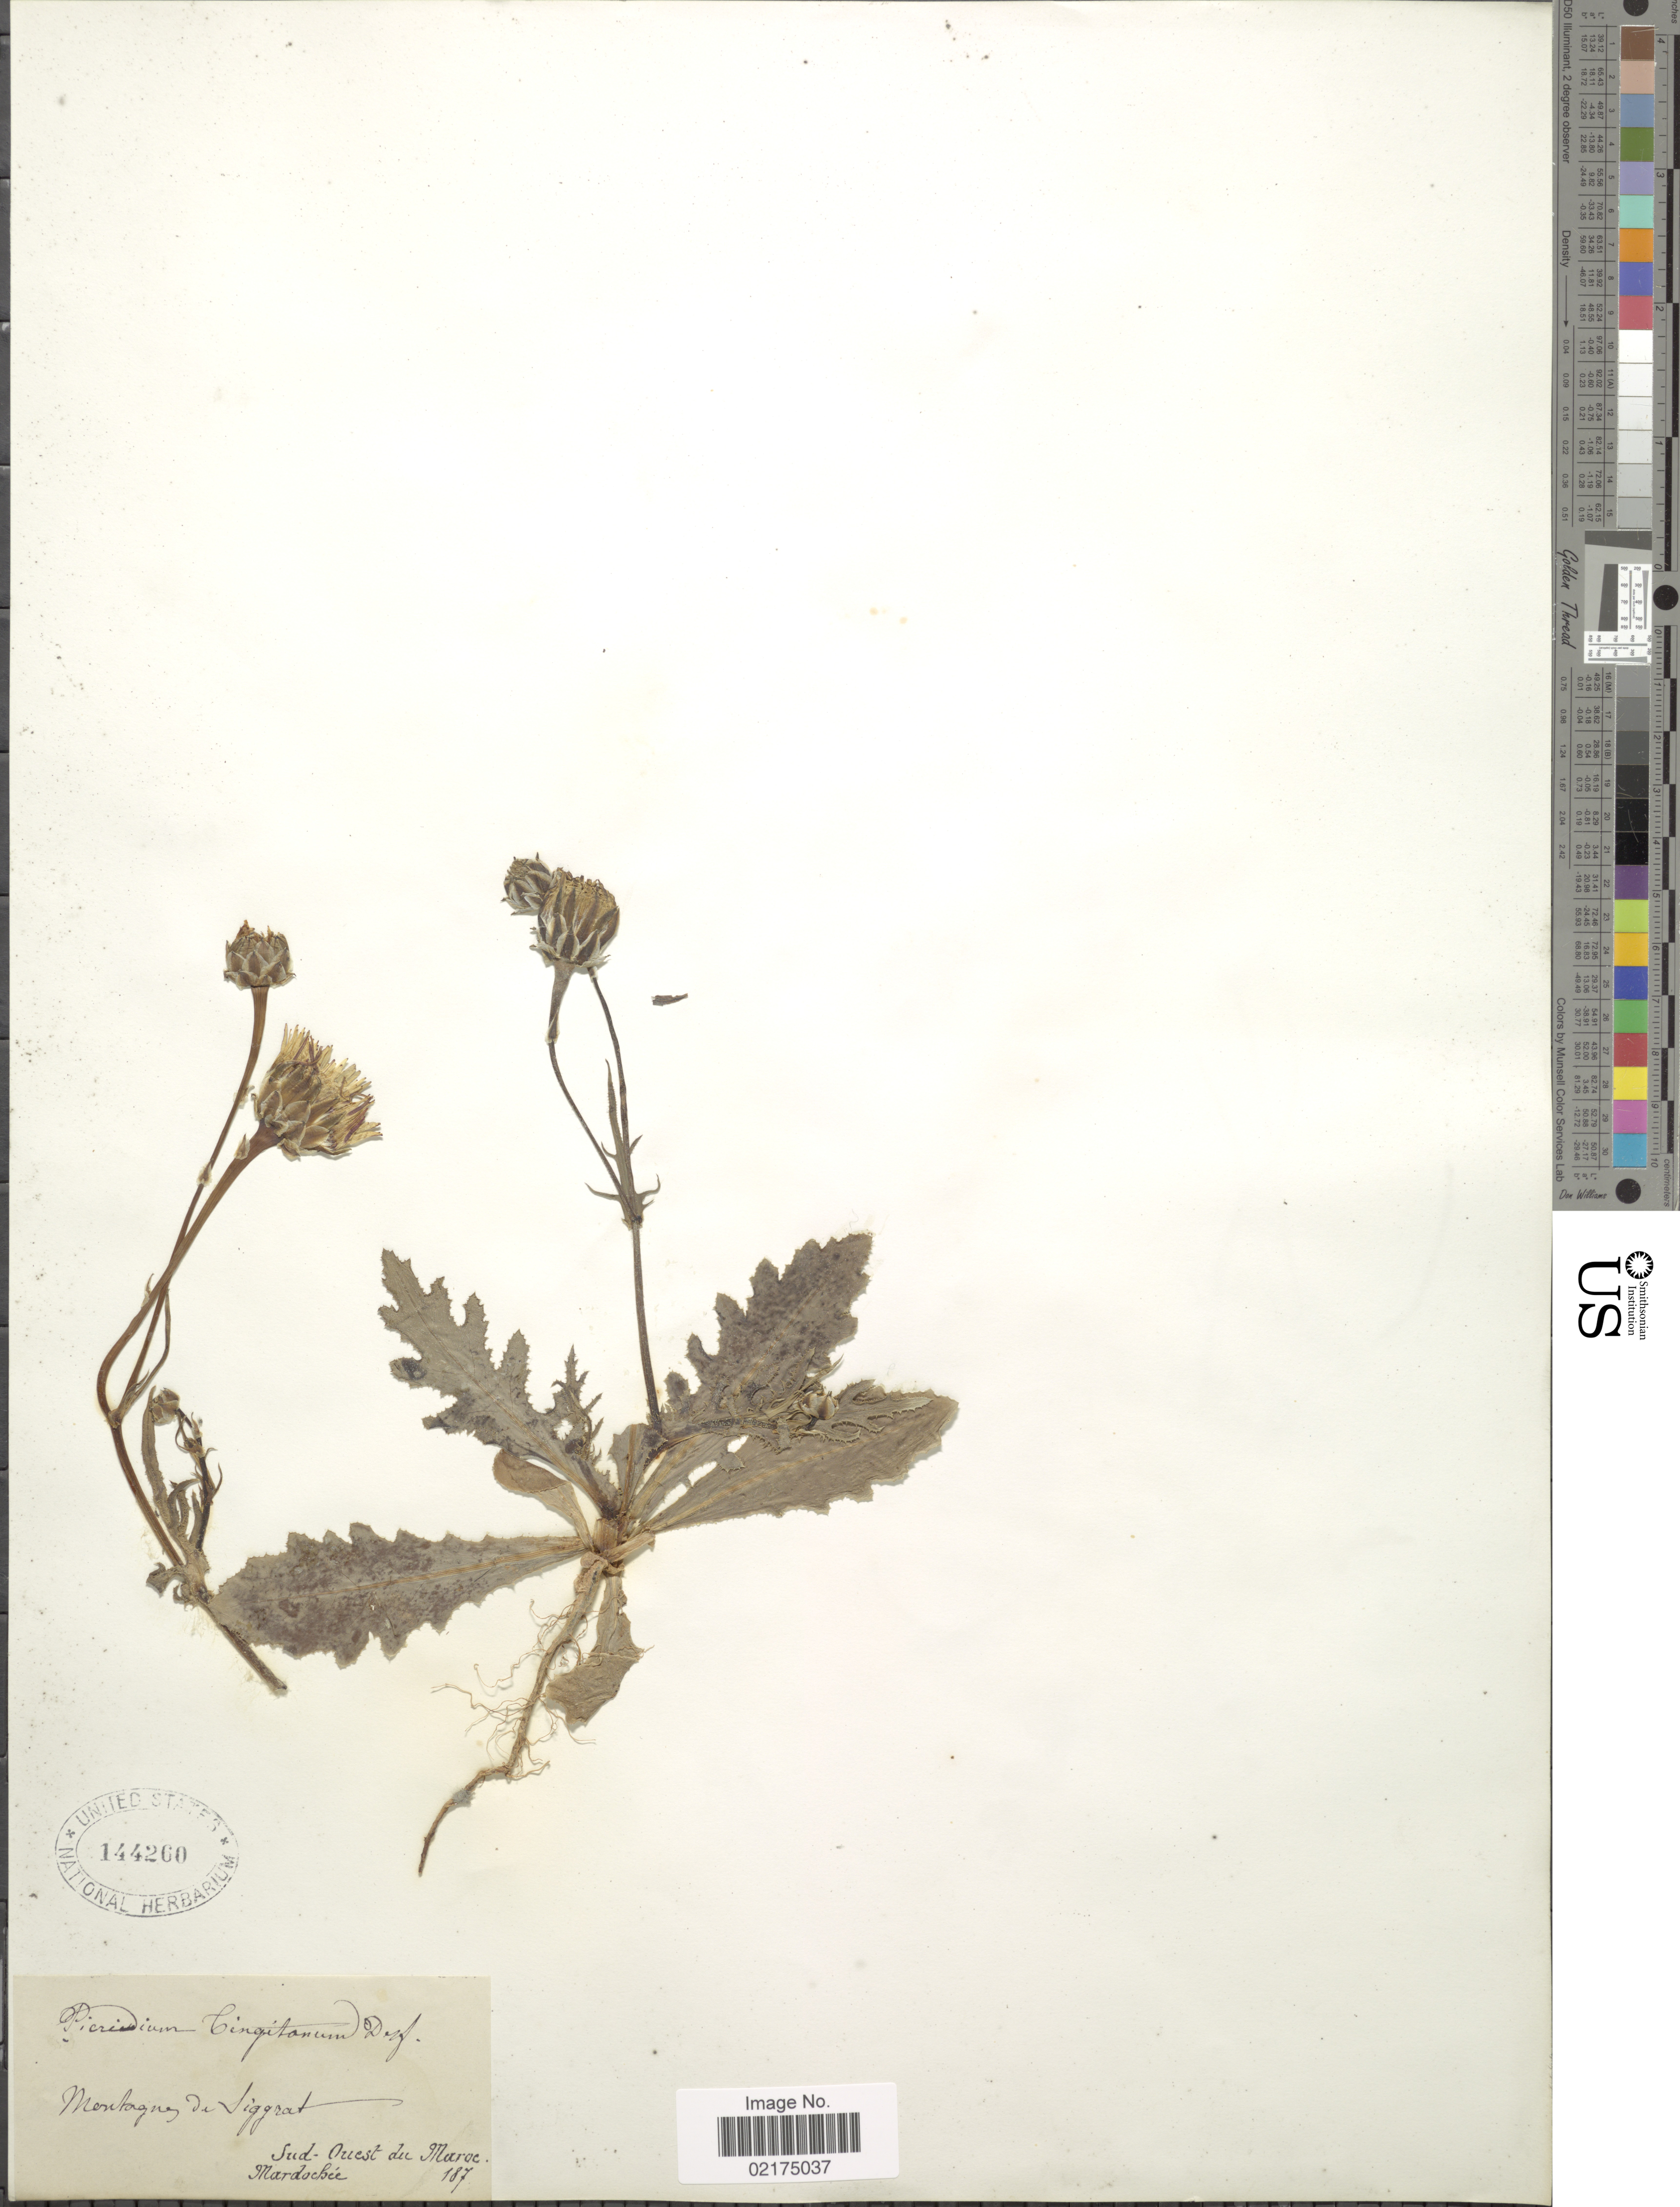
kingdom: Plantae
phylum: Tracheophyta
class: Magnoliopsida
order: Asterales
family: Asteraceae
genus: Reichardia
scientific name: Reichardia tingitana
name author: (L.) Roth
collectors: Mardochee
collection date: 1870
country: Morocco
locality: Montagne de Siggrat, Sud-Ouest du Maroc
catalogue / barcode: US 144260